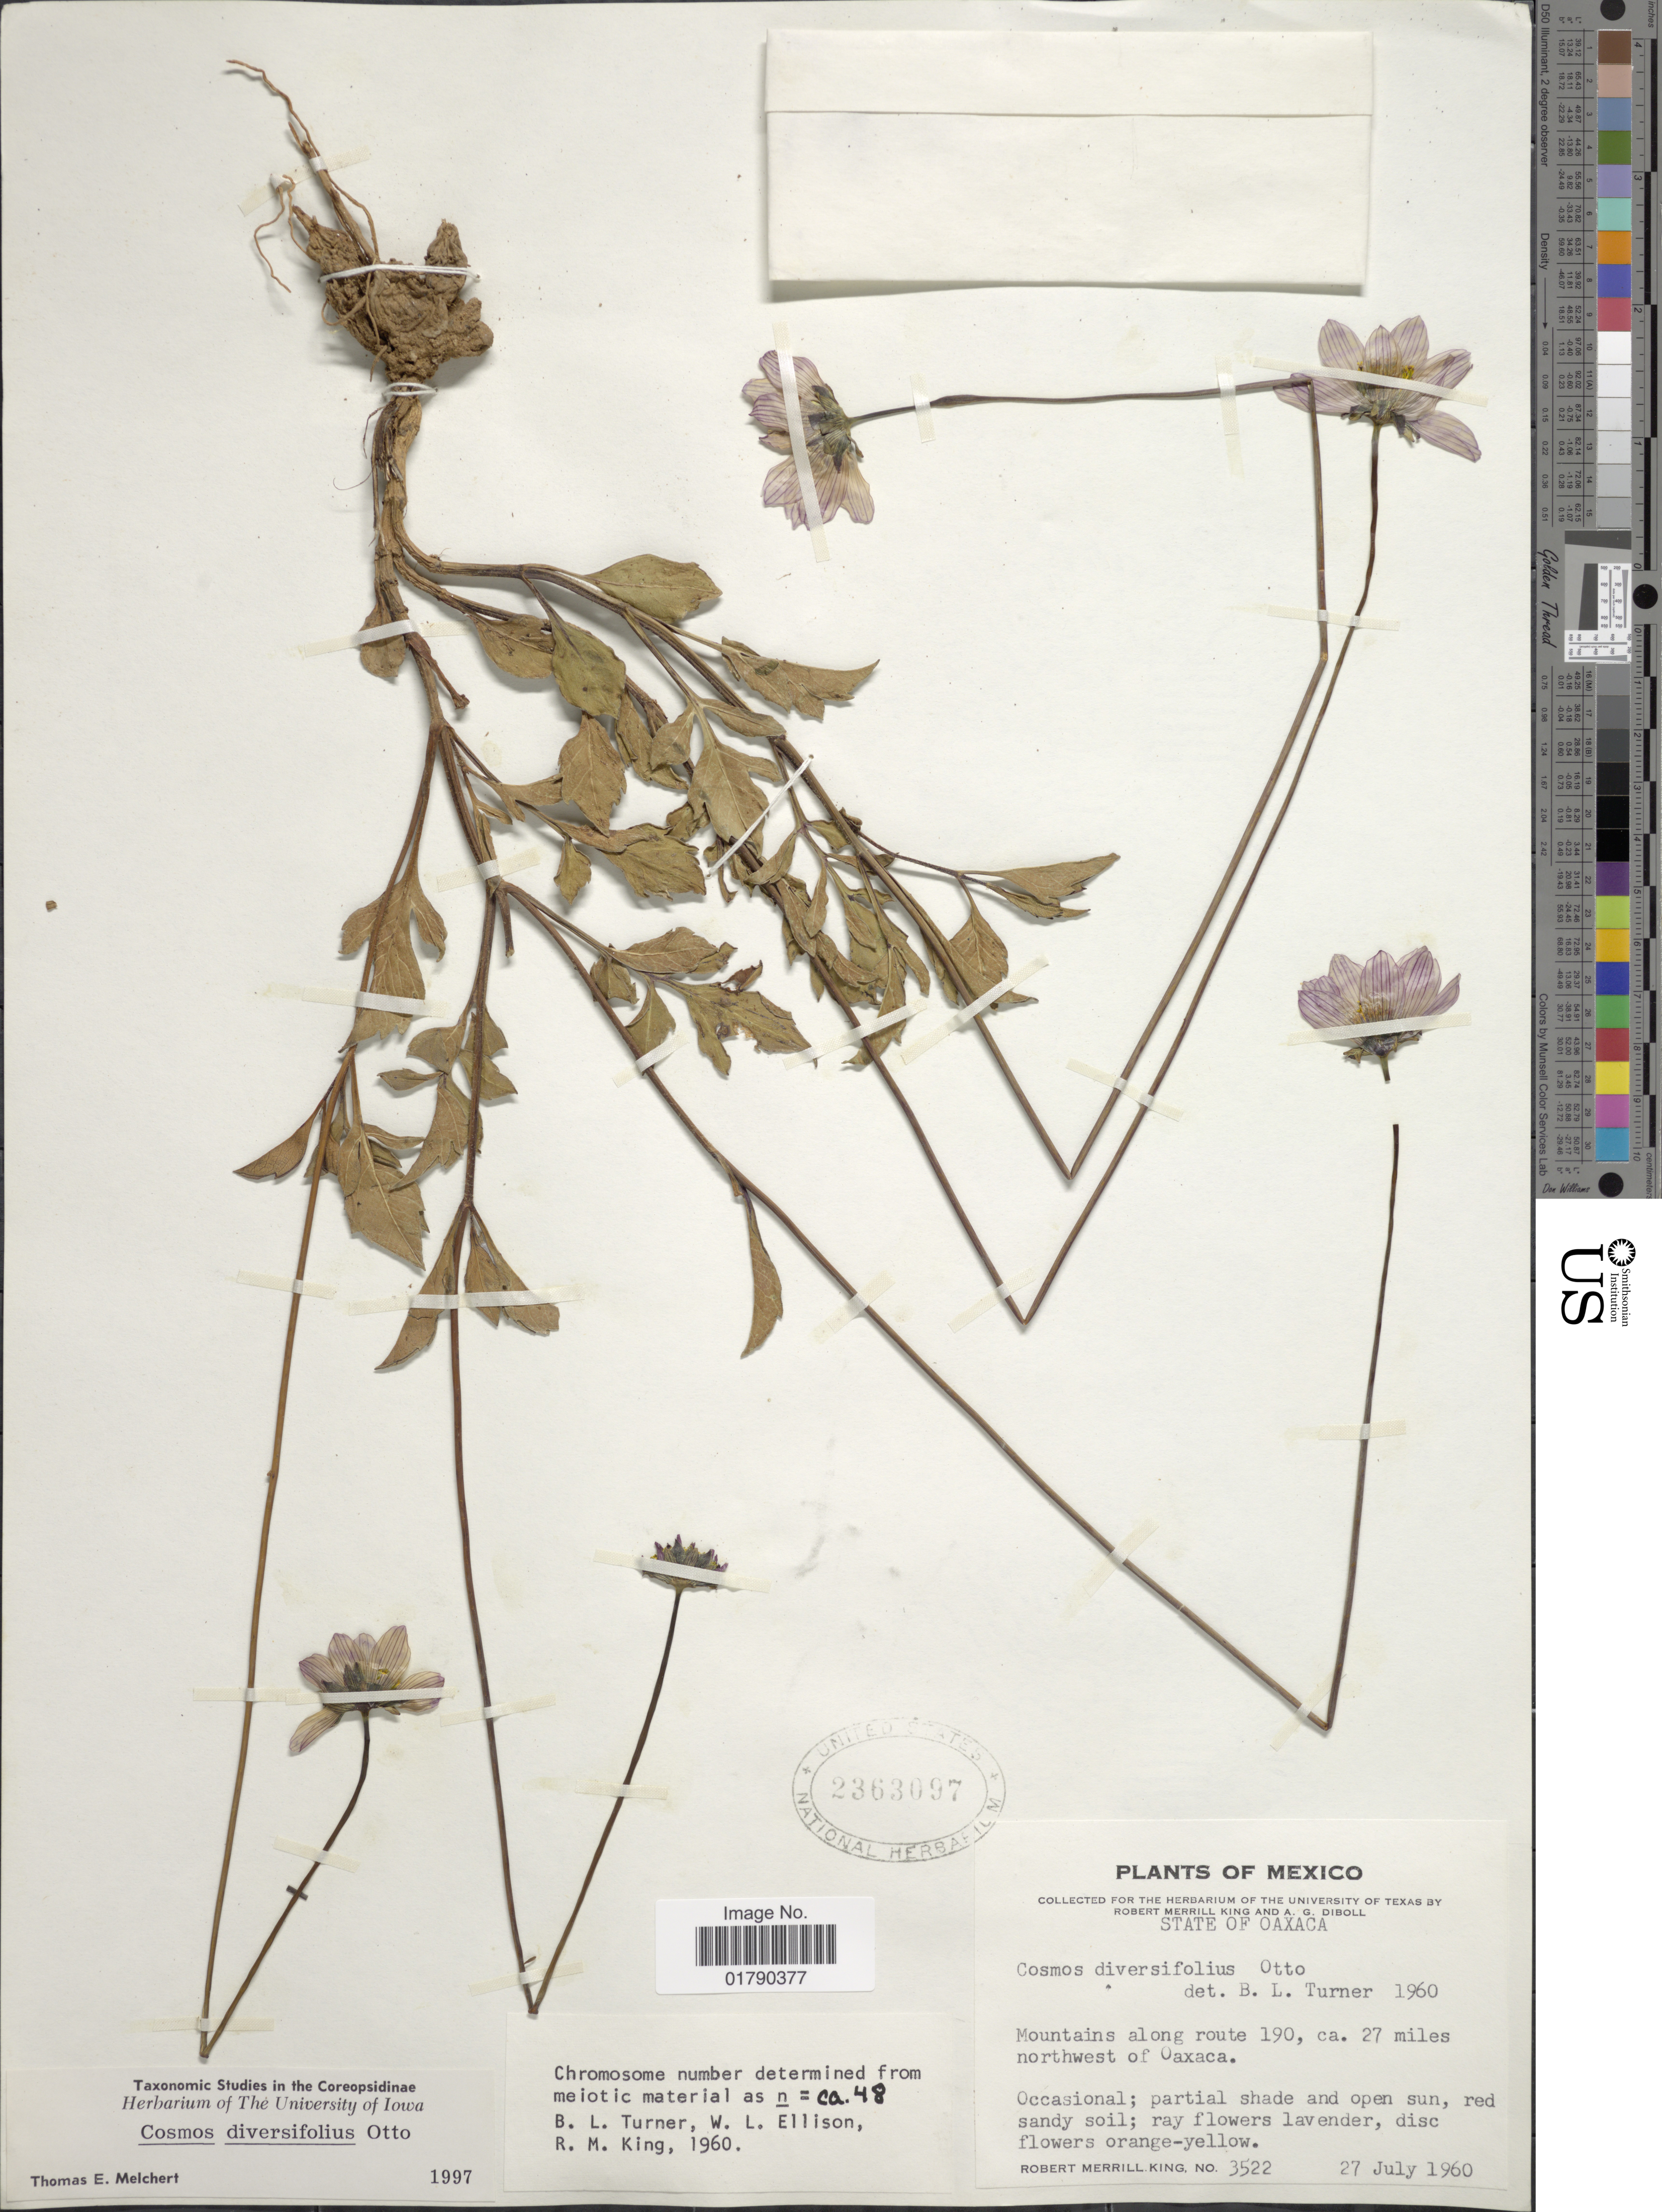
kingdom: Plantae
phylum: Tracheophyta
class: Magnoliopsida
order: Asterales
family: Asteraceae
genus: Cosmos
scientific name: Cosmos diversifolius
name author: Otto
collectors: R. M. King & A. Diboll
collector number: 3522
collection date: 1960-07-27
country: Mexico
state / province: Oaxaca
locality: Mountains along route 190, ca 27 miles northwest of Oaxaca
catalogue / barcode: US 2363097